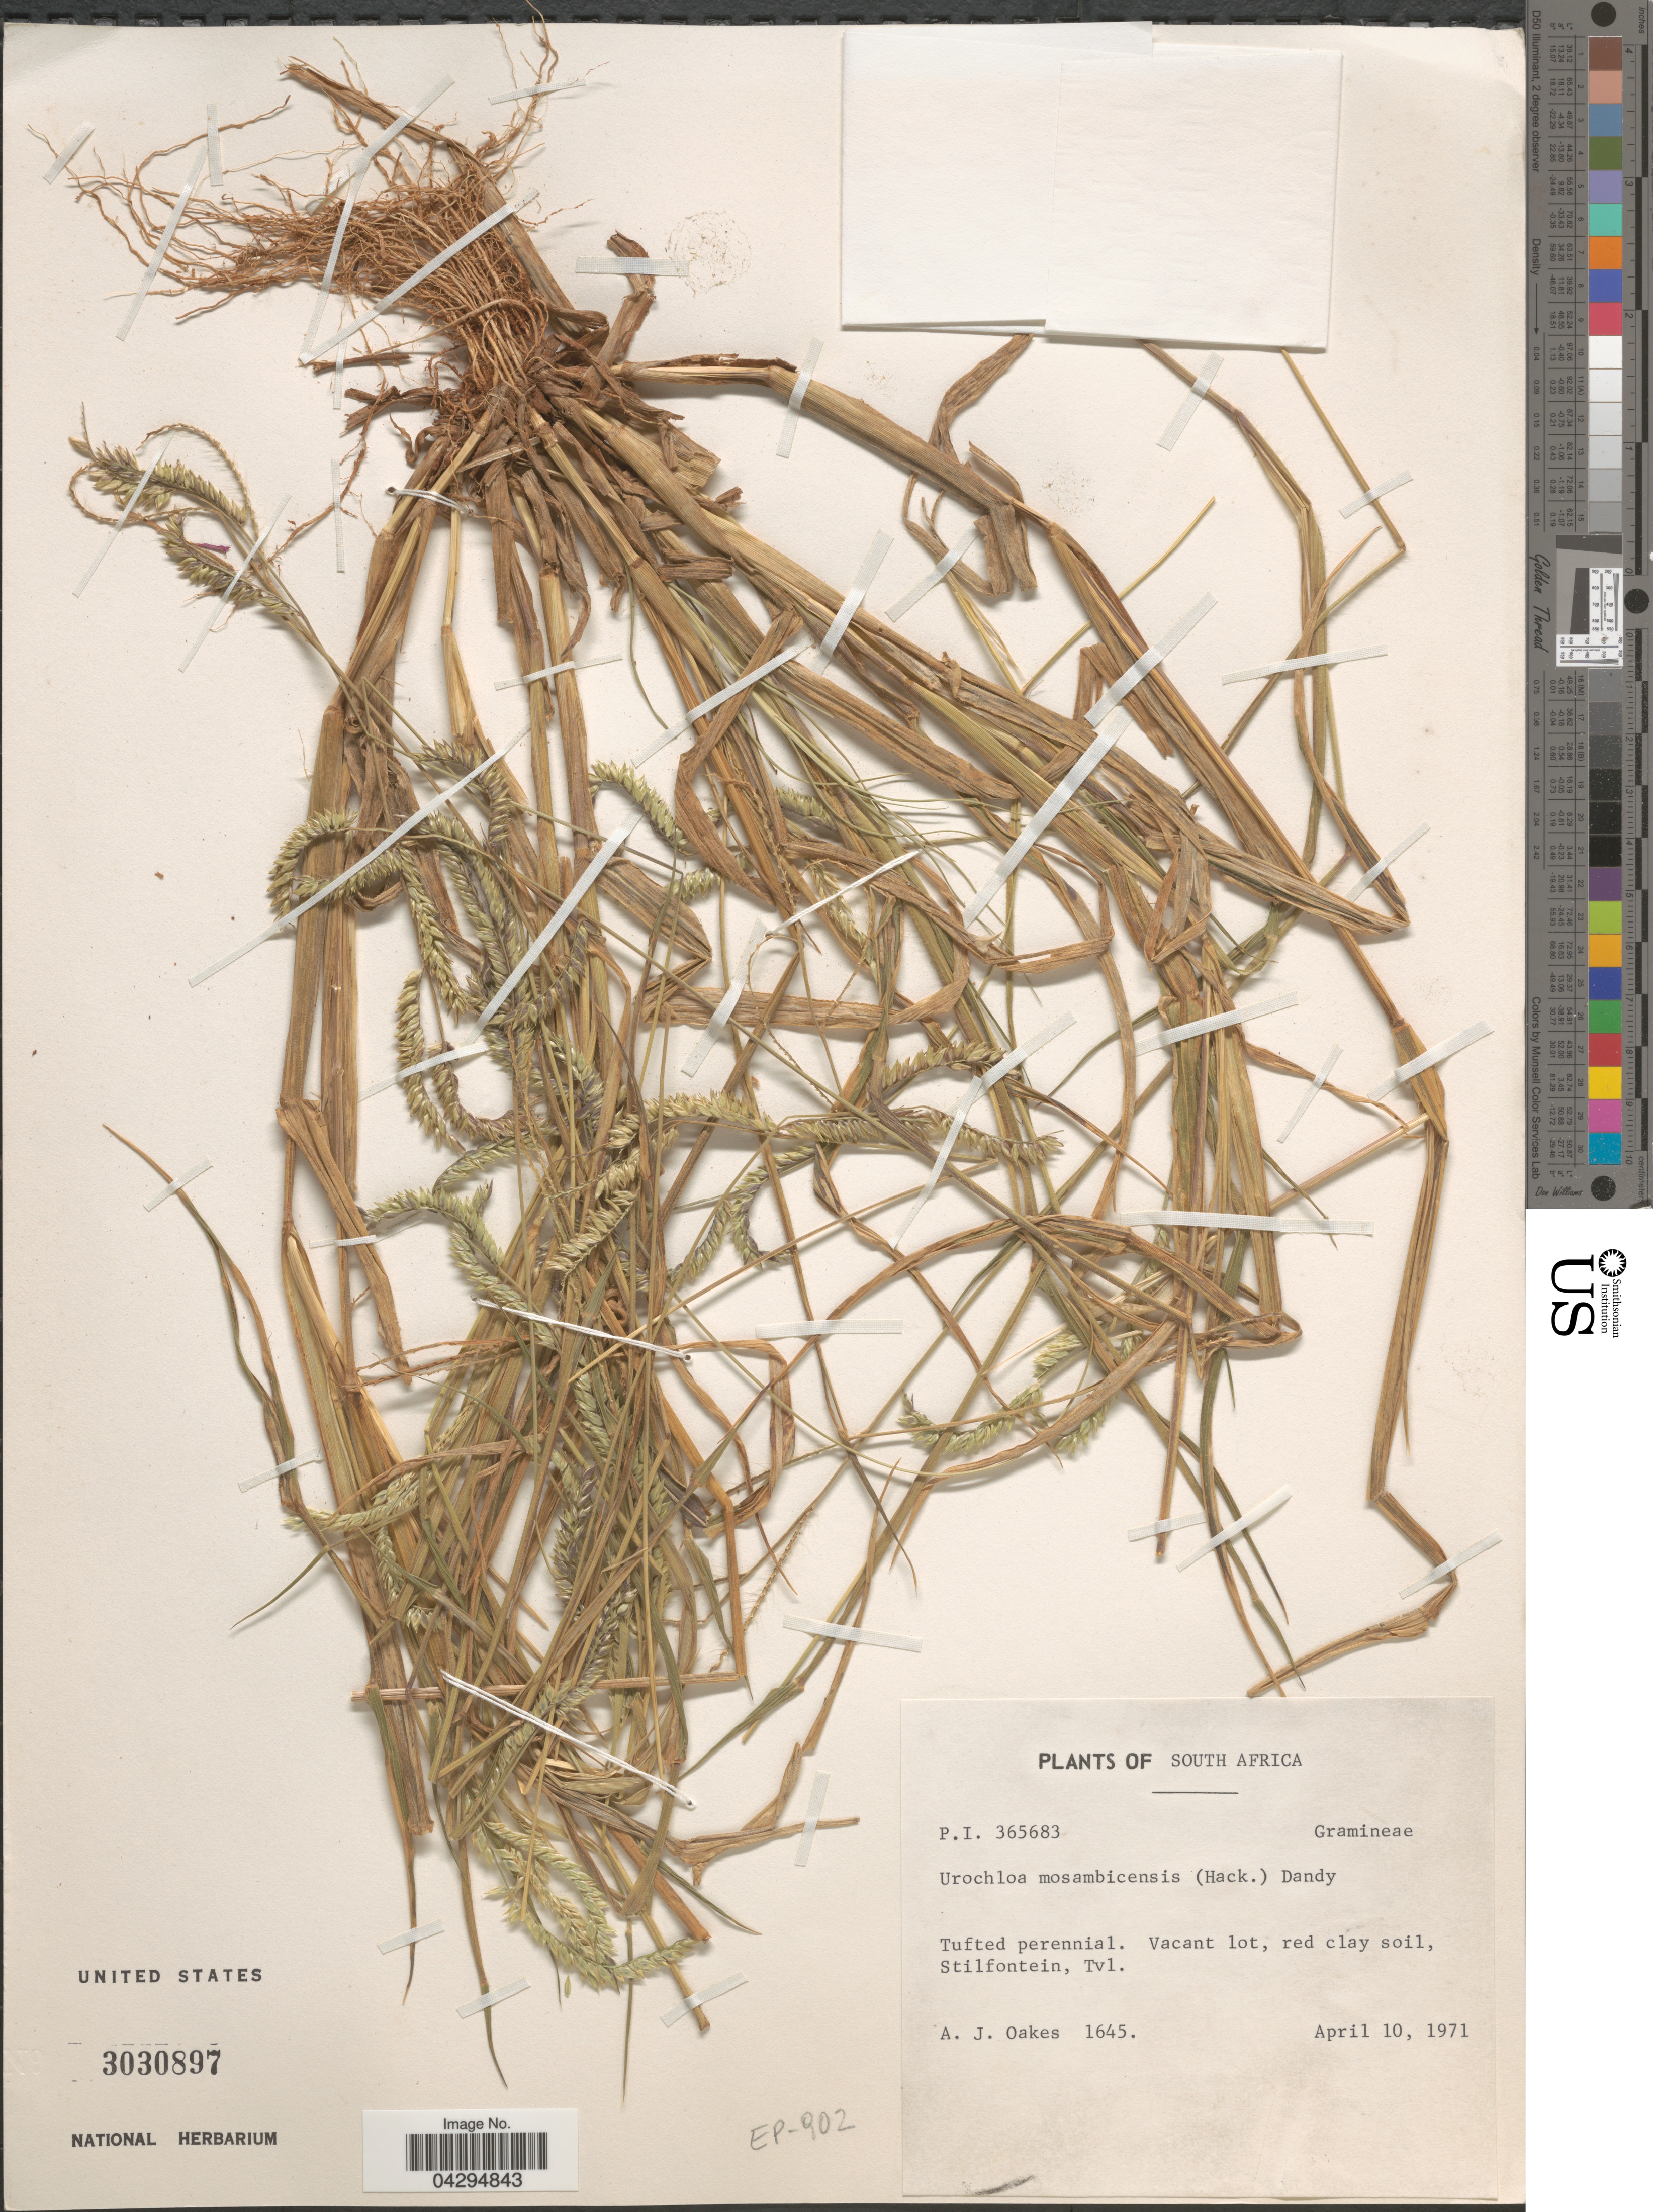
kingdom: Plantae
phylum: Tracheophyta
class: Liliopsida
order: Poales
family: Poaceae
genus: Urochloa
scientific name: Urochloa mosambicensis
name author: (Hack.) Dandy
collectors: A. Oakes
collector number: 1645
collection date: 1971-04-10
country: South Africa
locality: Vacant lot, red clay soil, Stilfontein, Tvl.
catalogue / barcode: US 3030897